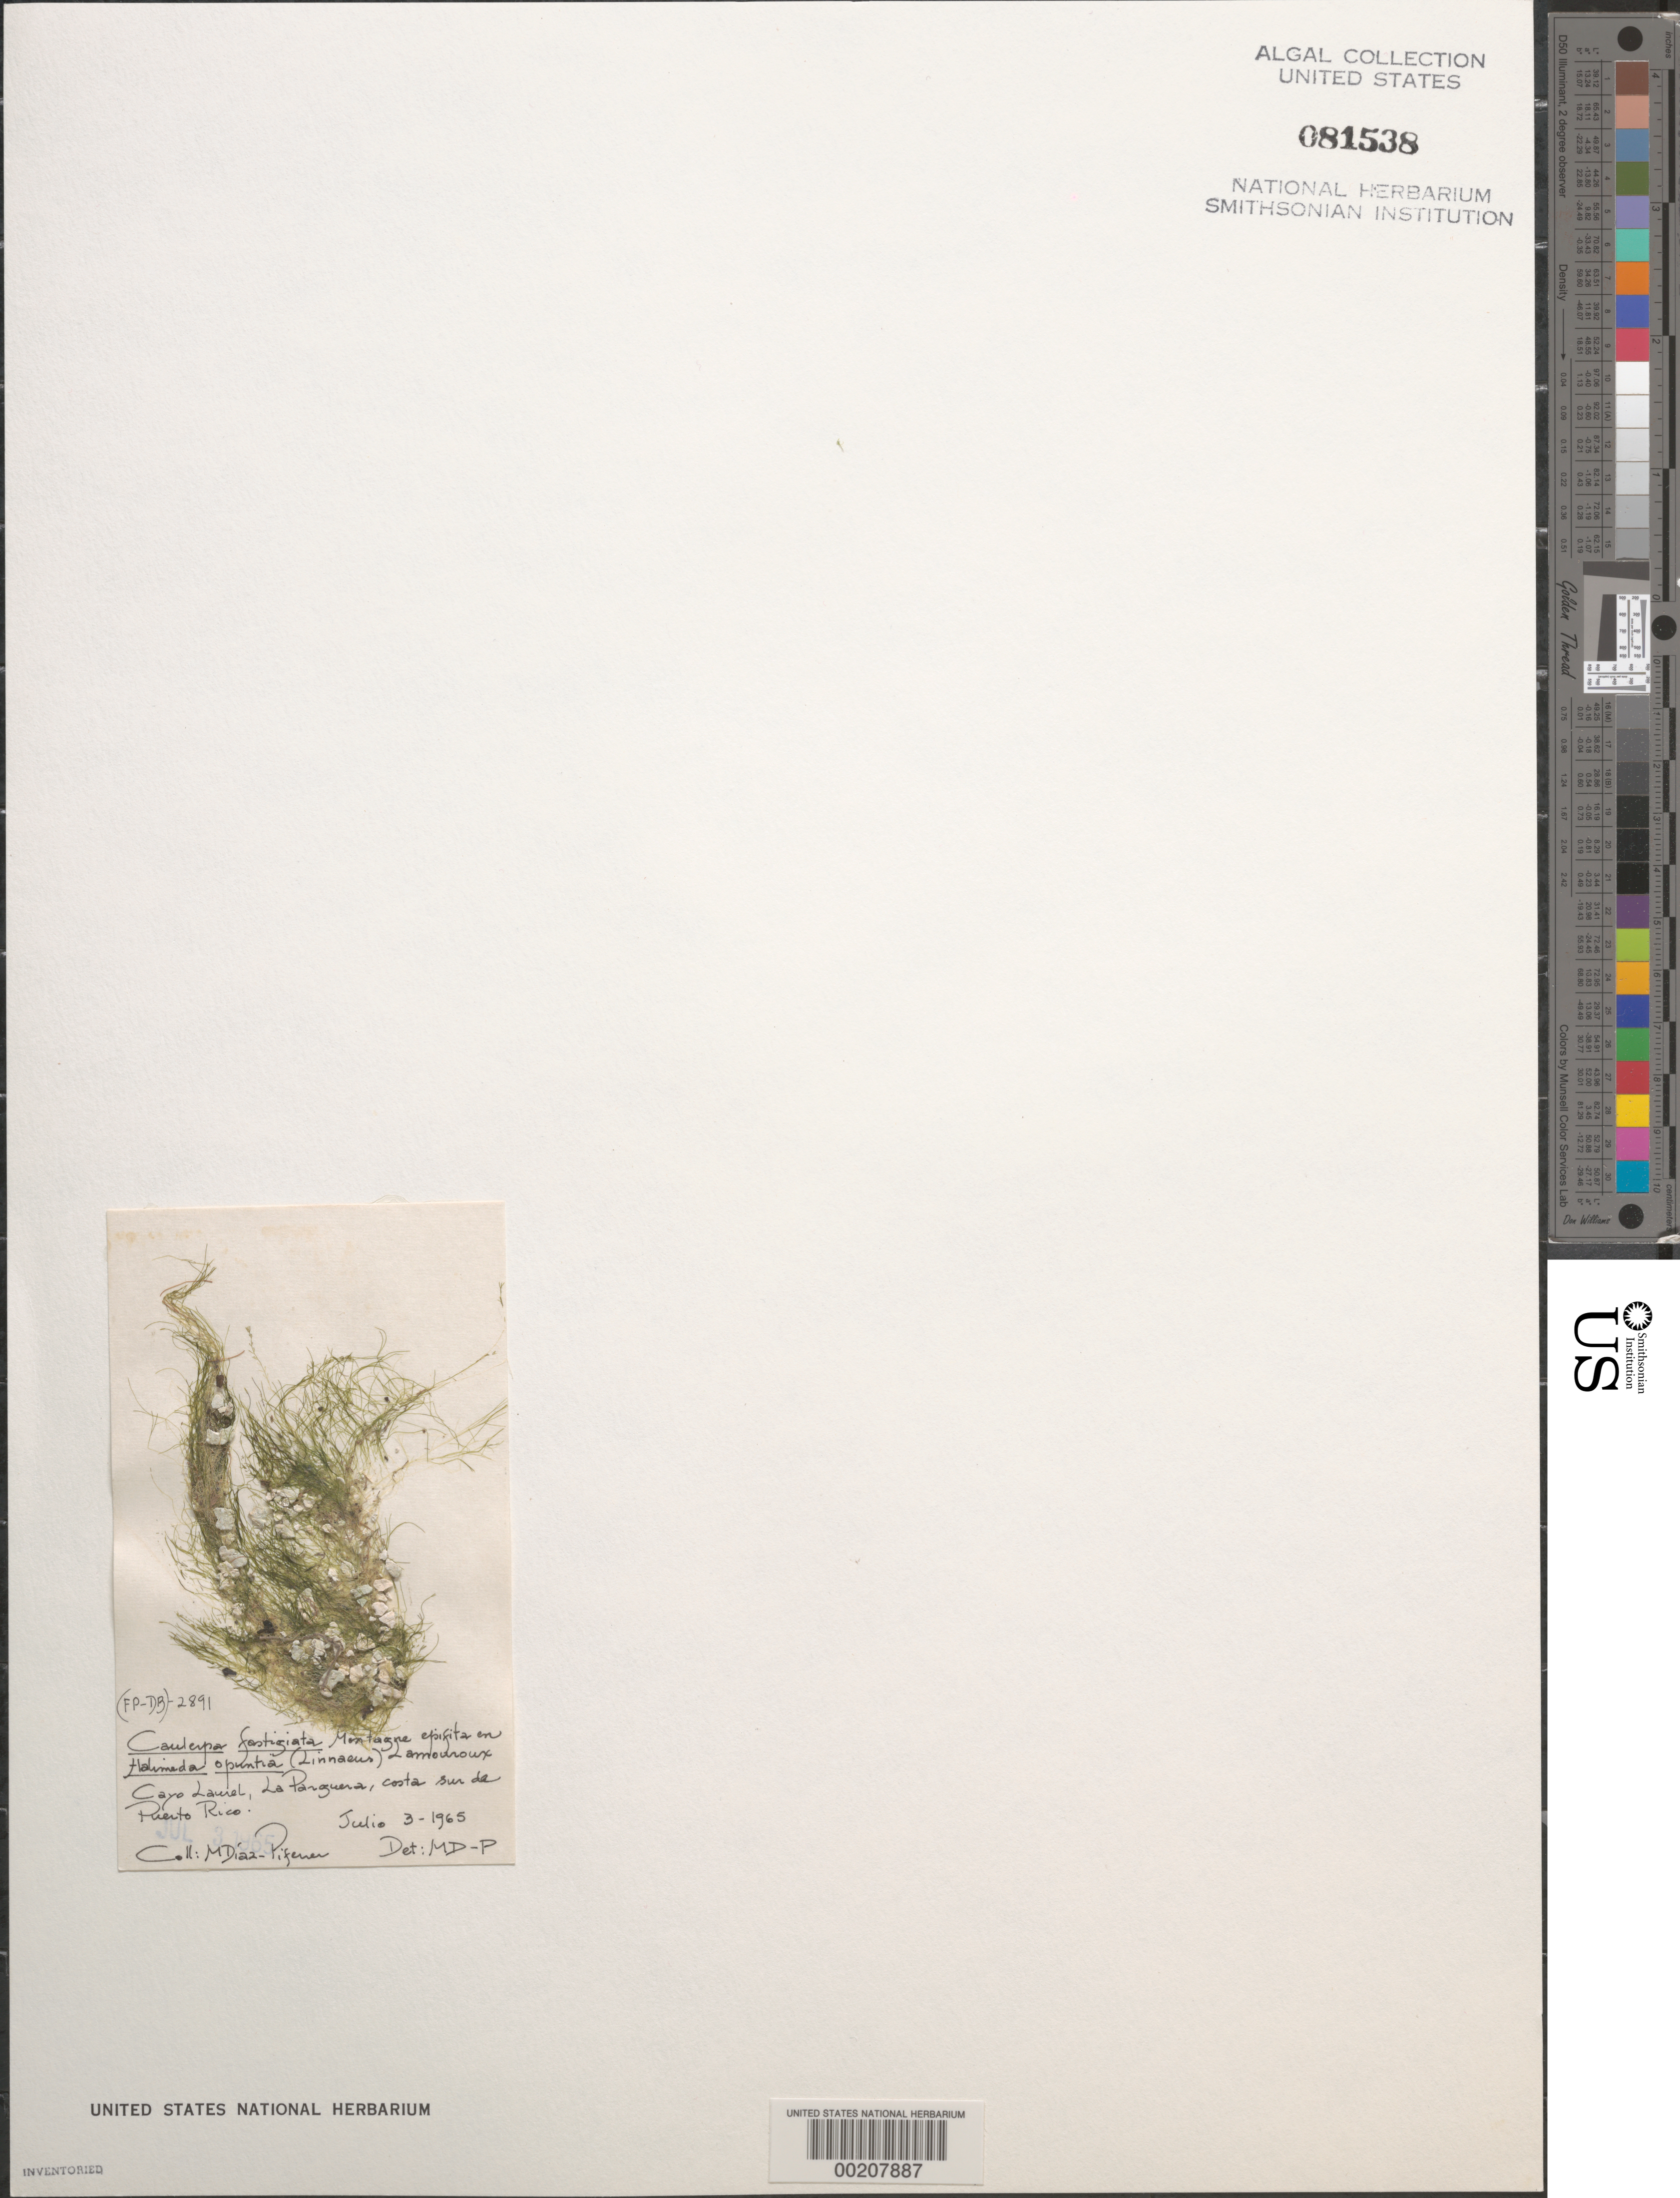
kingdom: Plantae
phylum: Chlorophyta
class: Ulvophyceae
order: Bryopsidales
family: Caulerpaceae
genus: Caulerpa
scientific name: Caulerpa fastigiata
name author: Mont.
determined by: Diaz-Piferrer, M.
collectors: M. Diaz-Piferrer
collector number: (fp-db) 2891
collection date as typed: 03 Jul 1965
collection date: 1965-07-03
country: Puerto Rico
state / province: Lajas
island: Cayo Laurel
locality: La Parguera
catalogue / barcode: US 81538